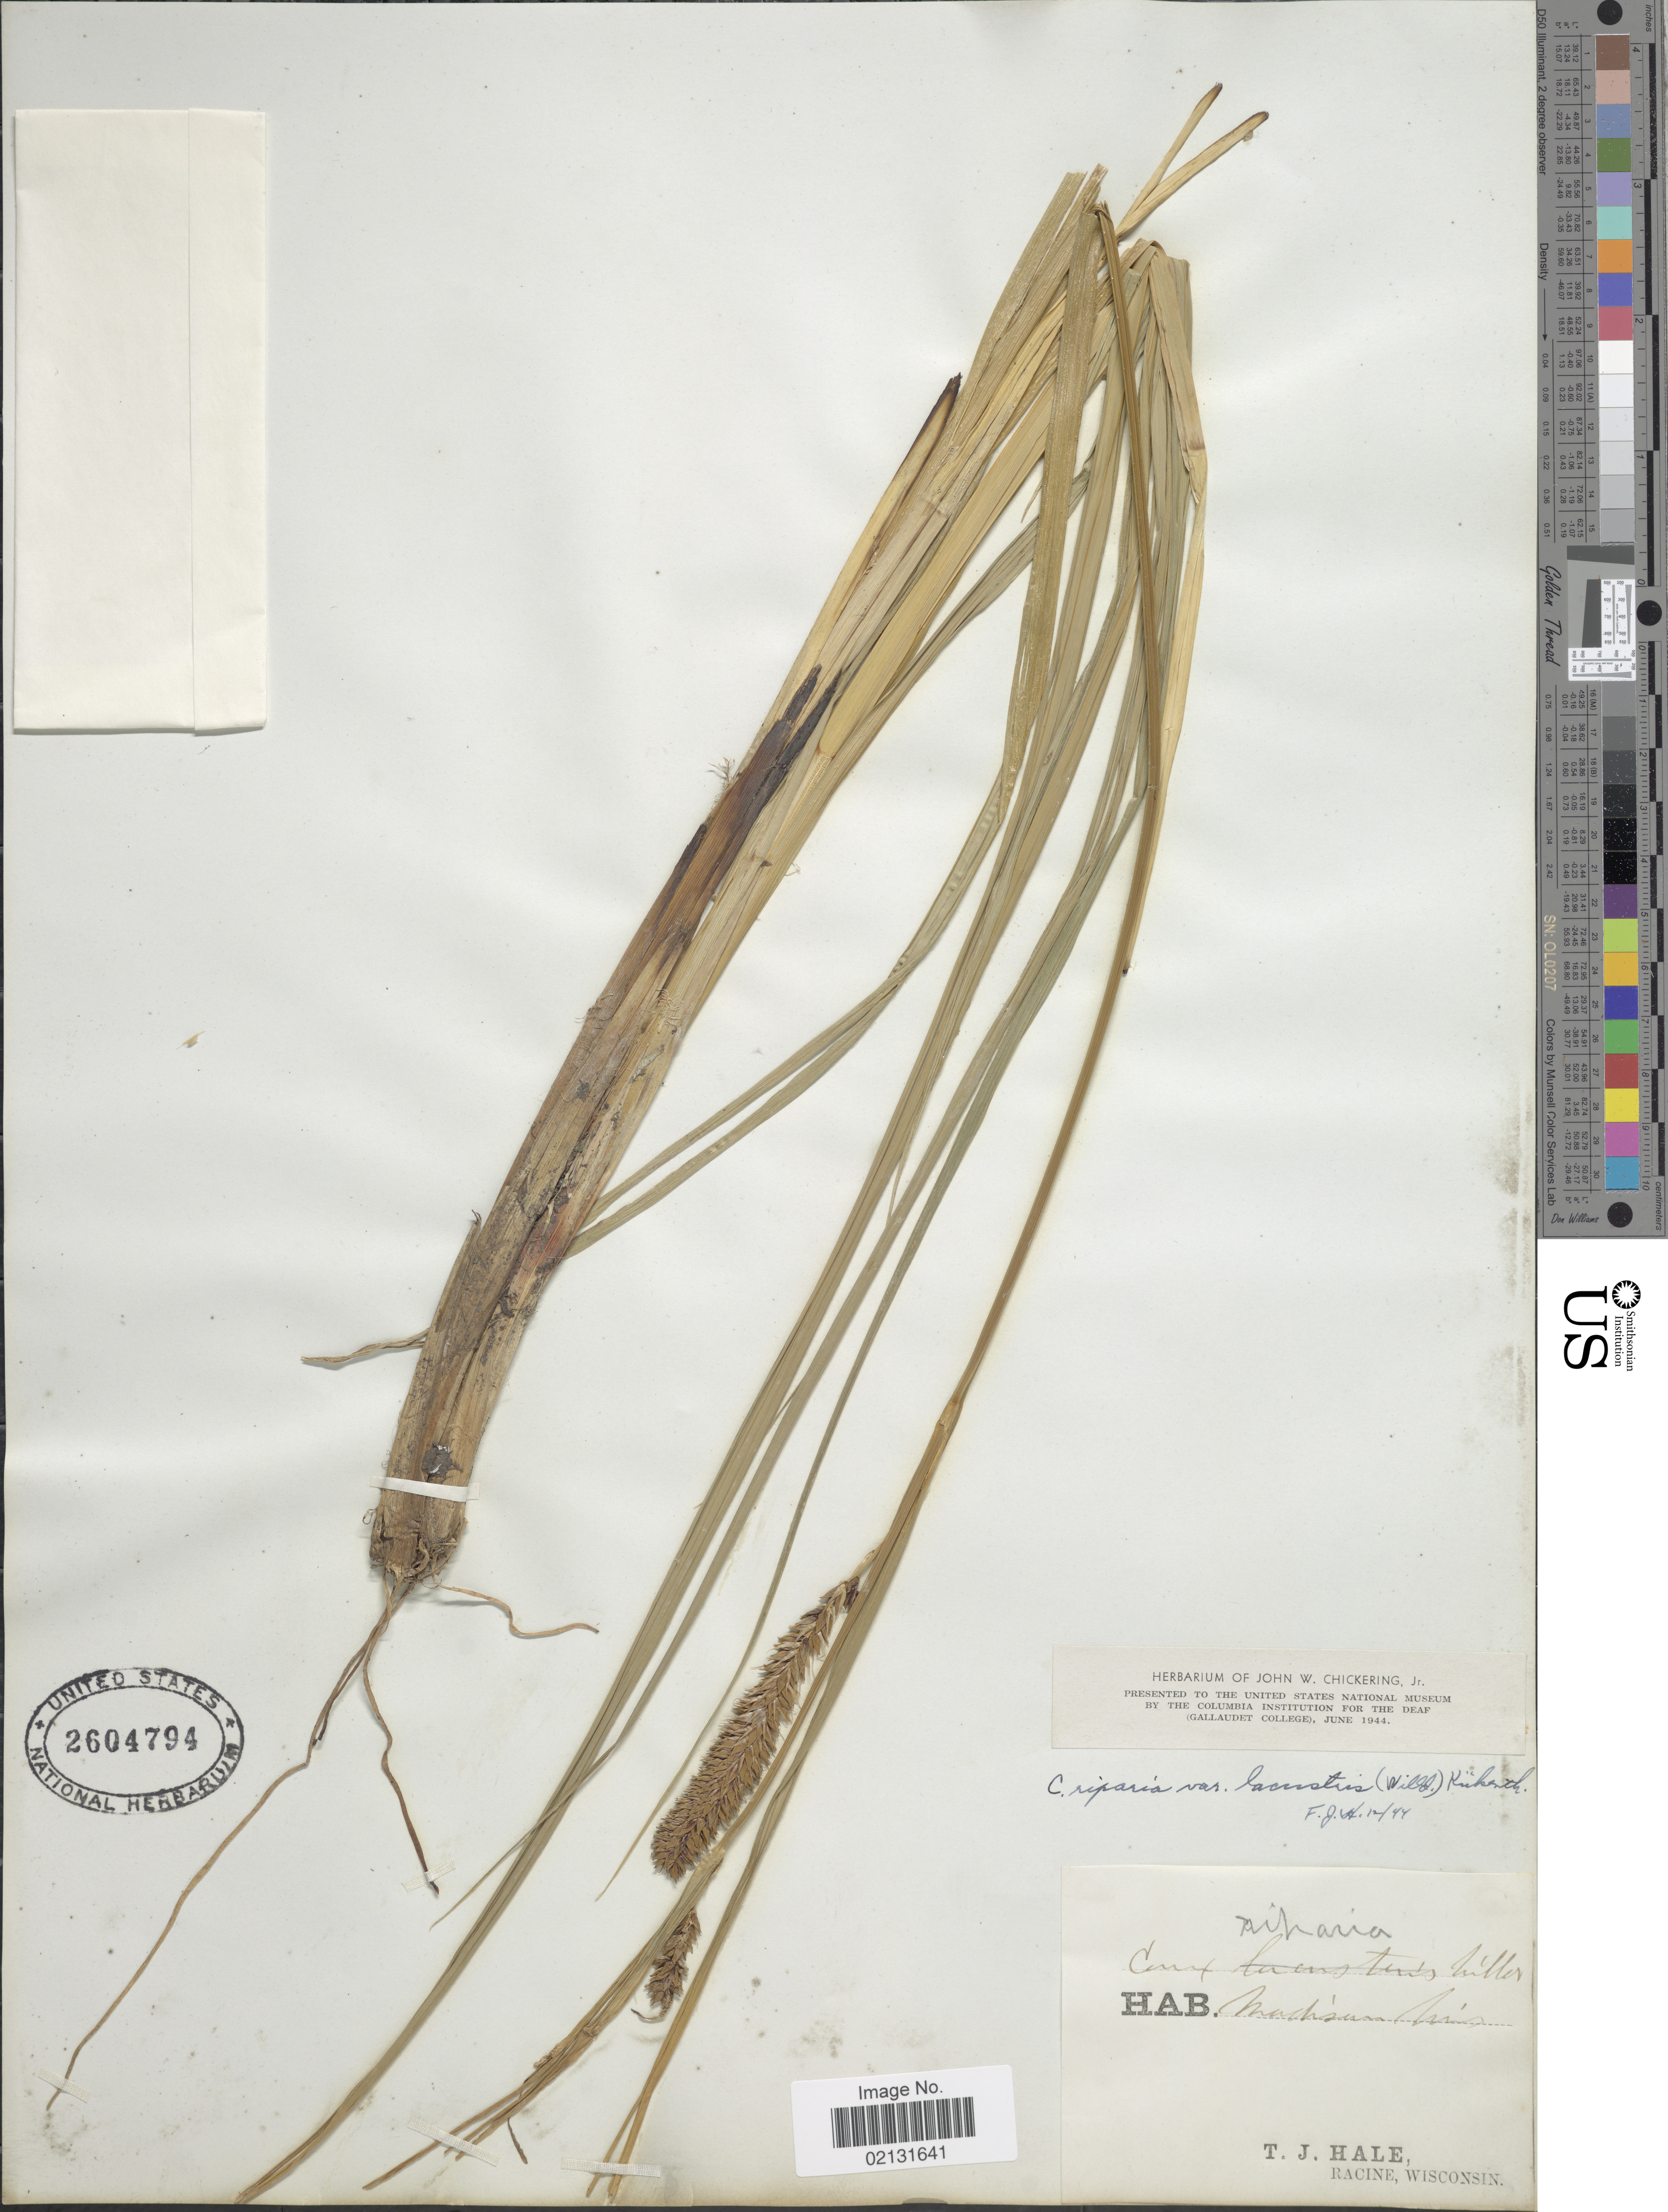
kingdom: Plantae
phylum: Tracheophyta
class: Liliopsida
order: Poales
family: Cyperaceae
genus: Carex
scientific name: Carex riparia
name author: Curtis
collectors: T. Hale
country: United States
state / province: Wisconsin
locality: Madison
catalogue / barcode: US 2604794